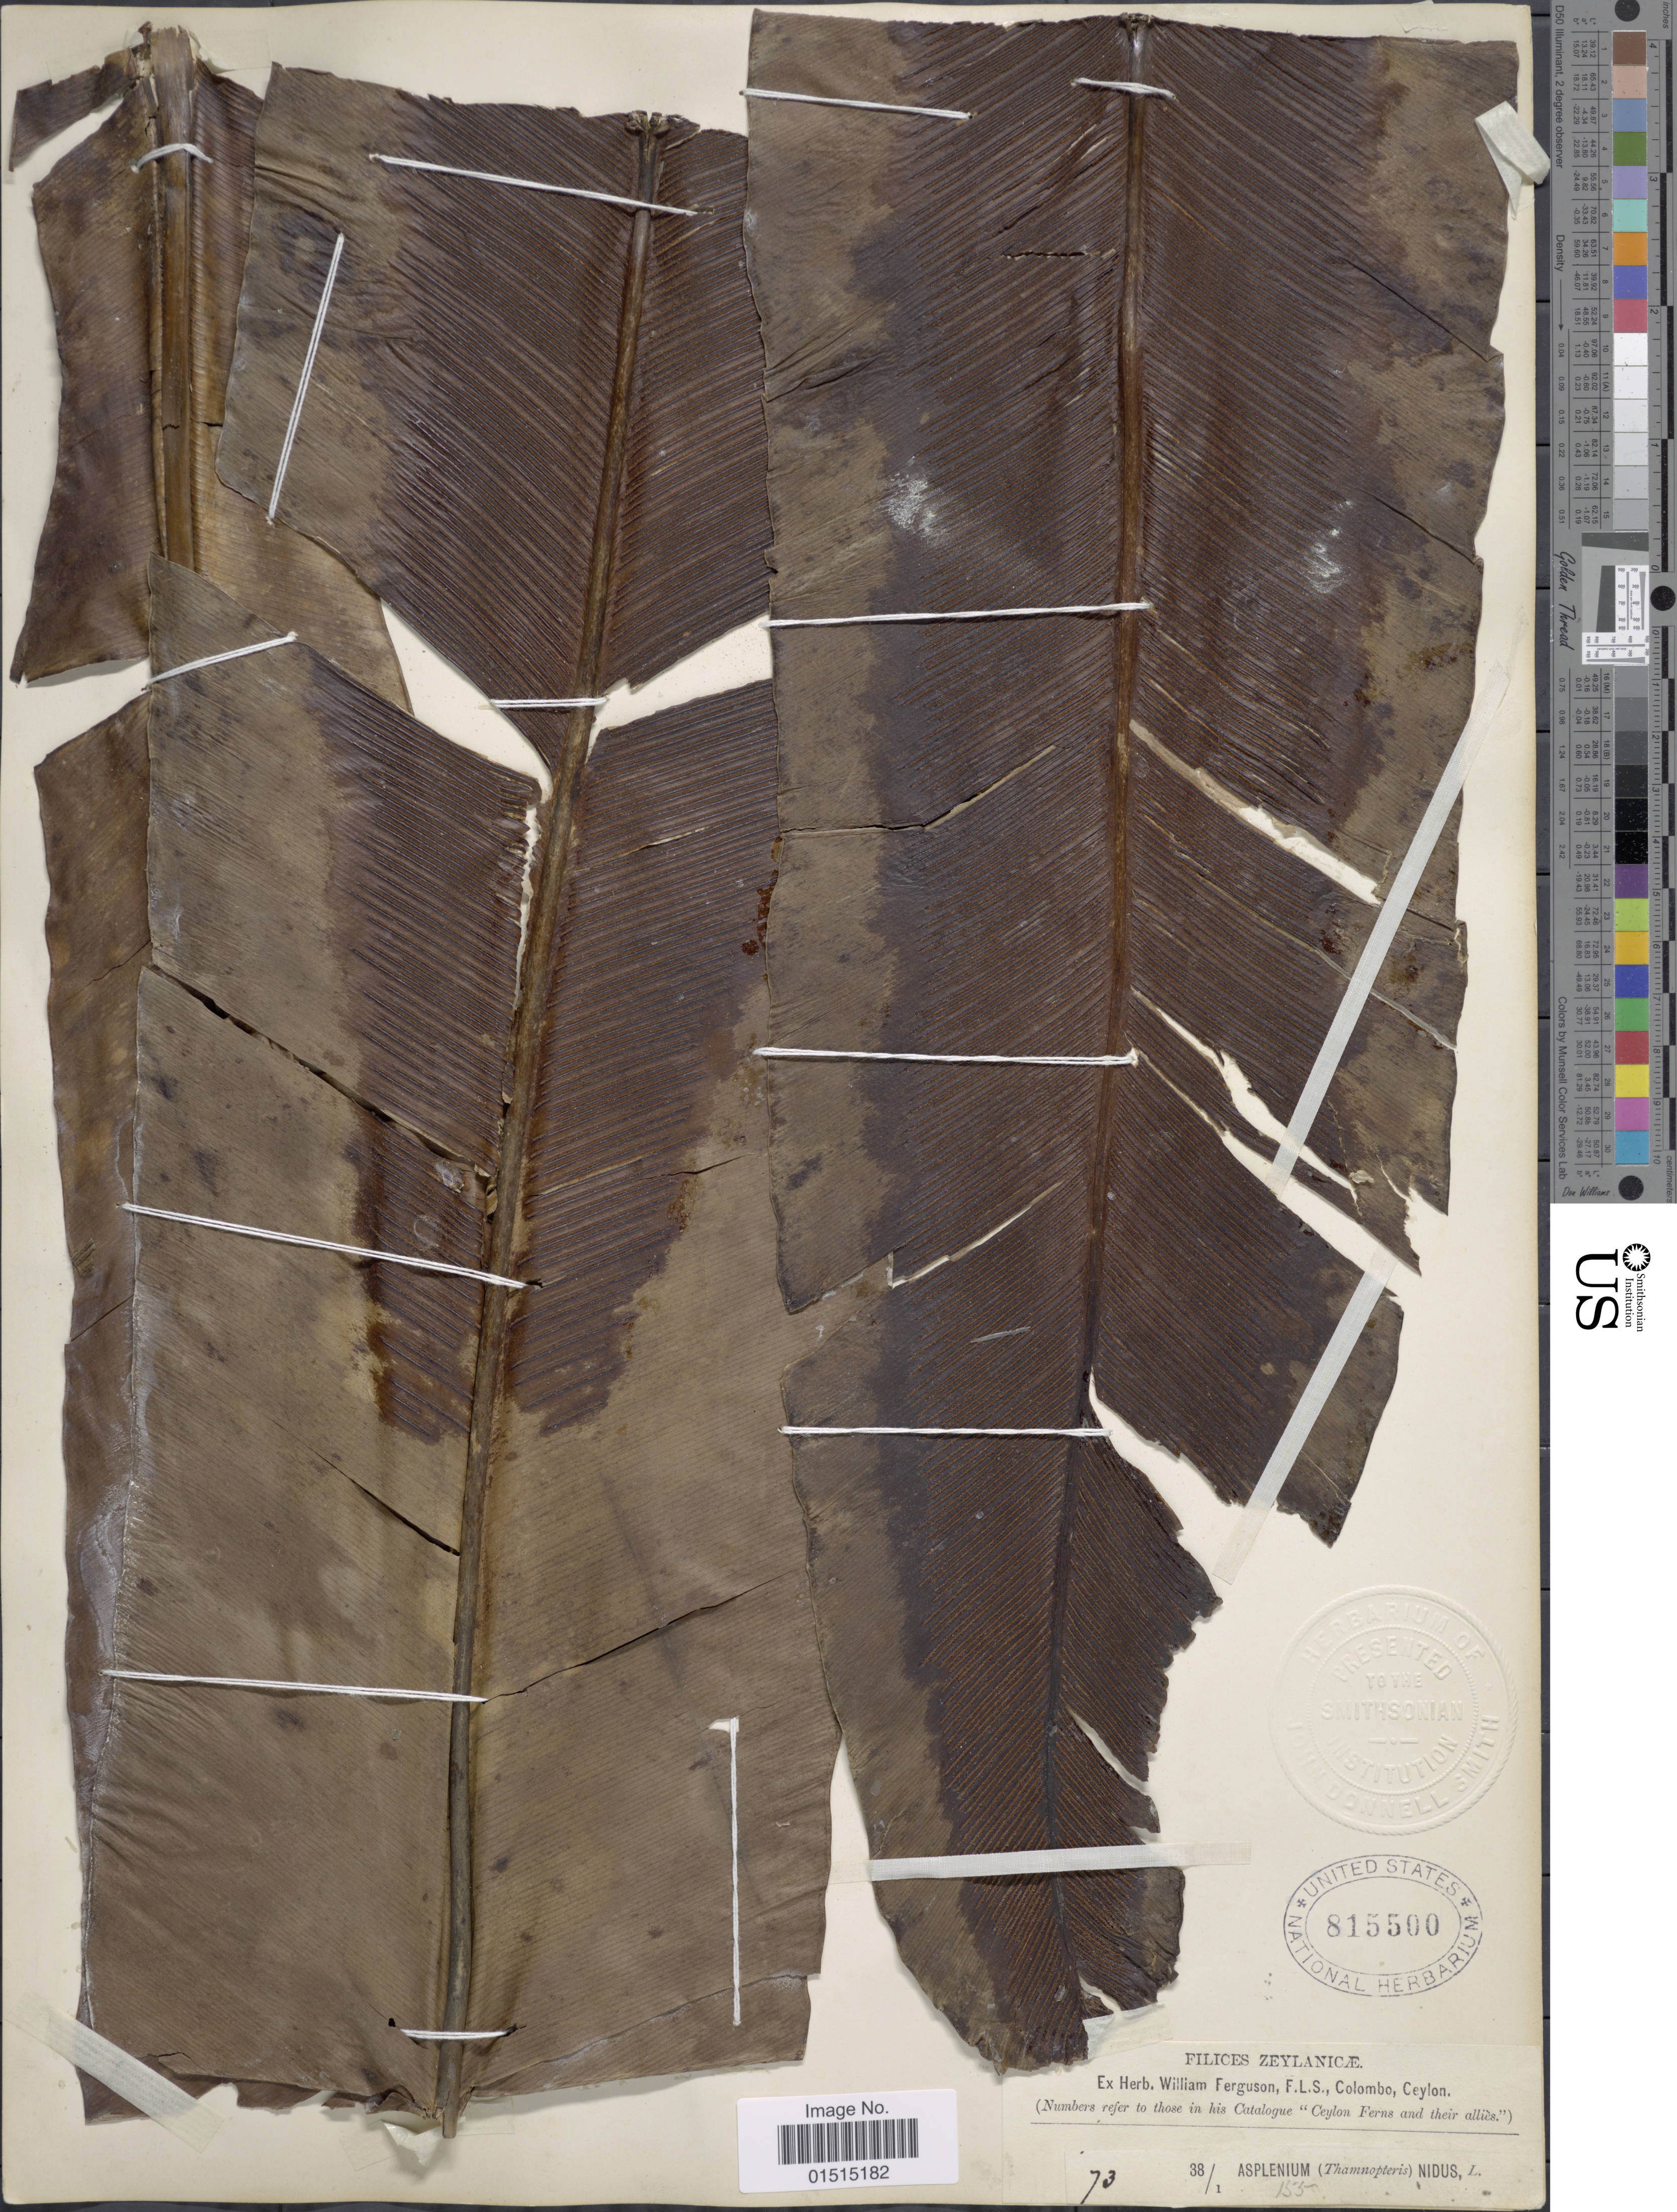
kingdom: Plantae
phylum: Tracheophyta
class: Polypodiopsida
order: Polypodiales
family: Aspleniaceae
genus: Asplenium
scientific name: Asplenium nidus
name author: L.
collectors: ex herb. W. Ferguson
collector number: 73?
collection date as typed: Transcribed d/m/y: /1/38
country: Sri Lanka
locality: Zeylanicae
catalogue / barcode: US 815500